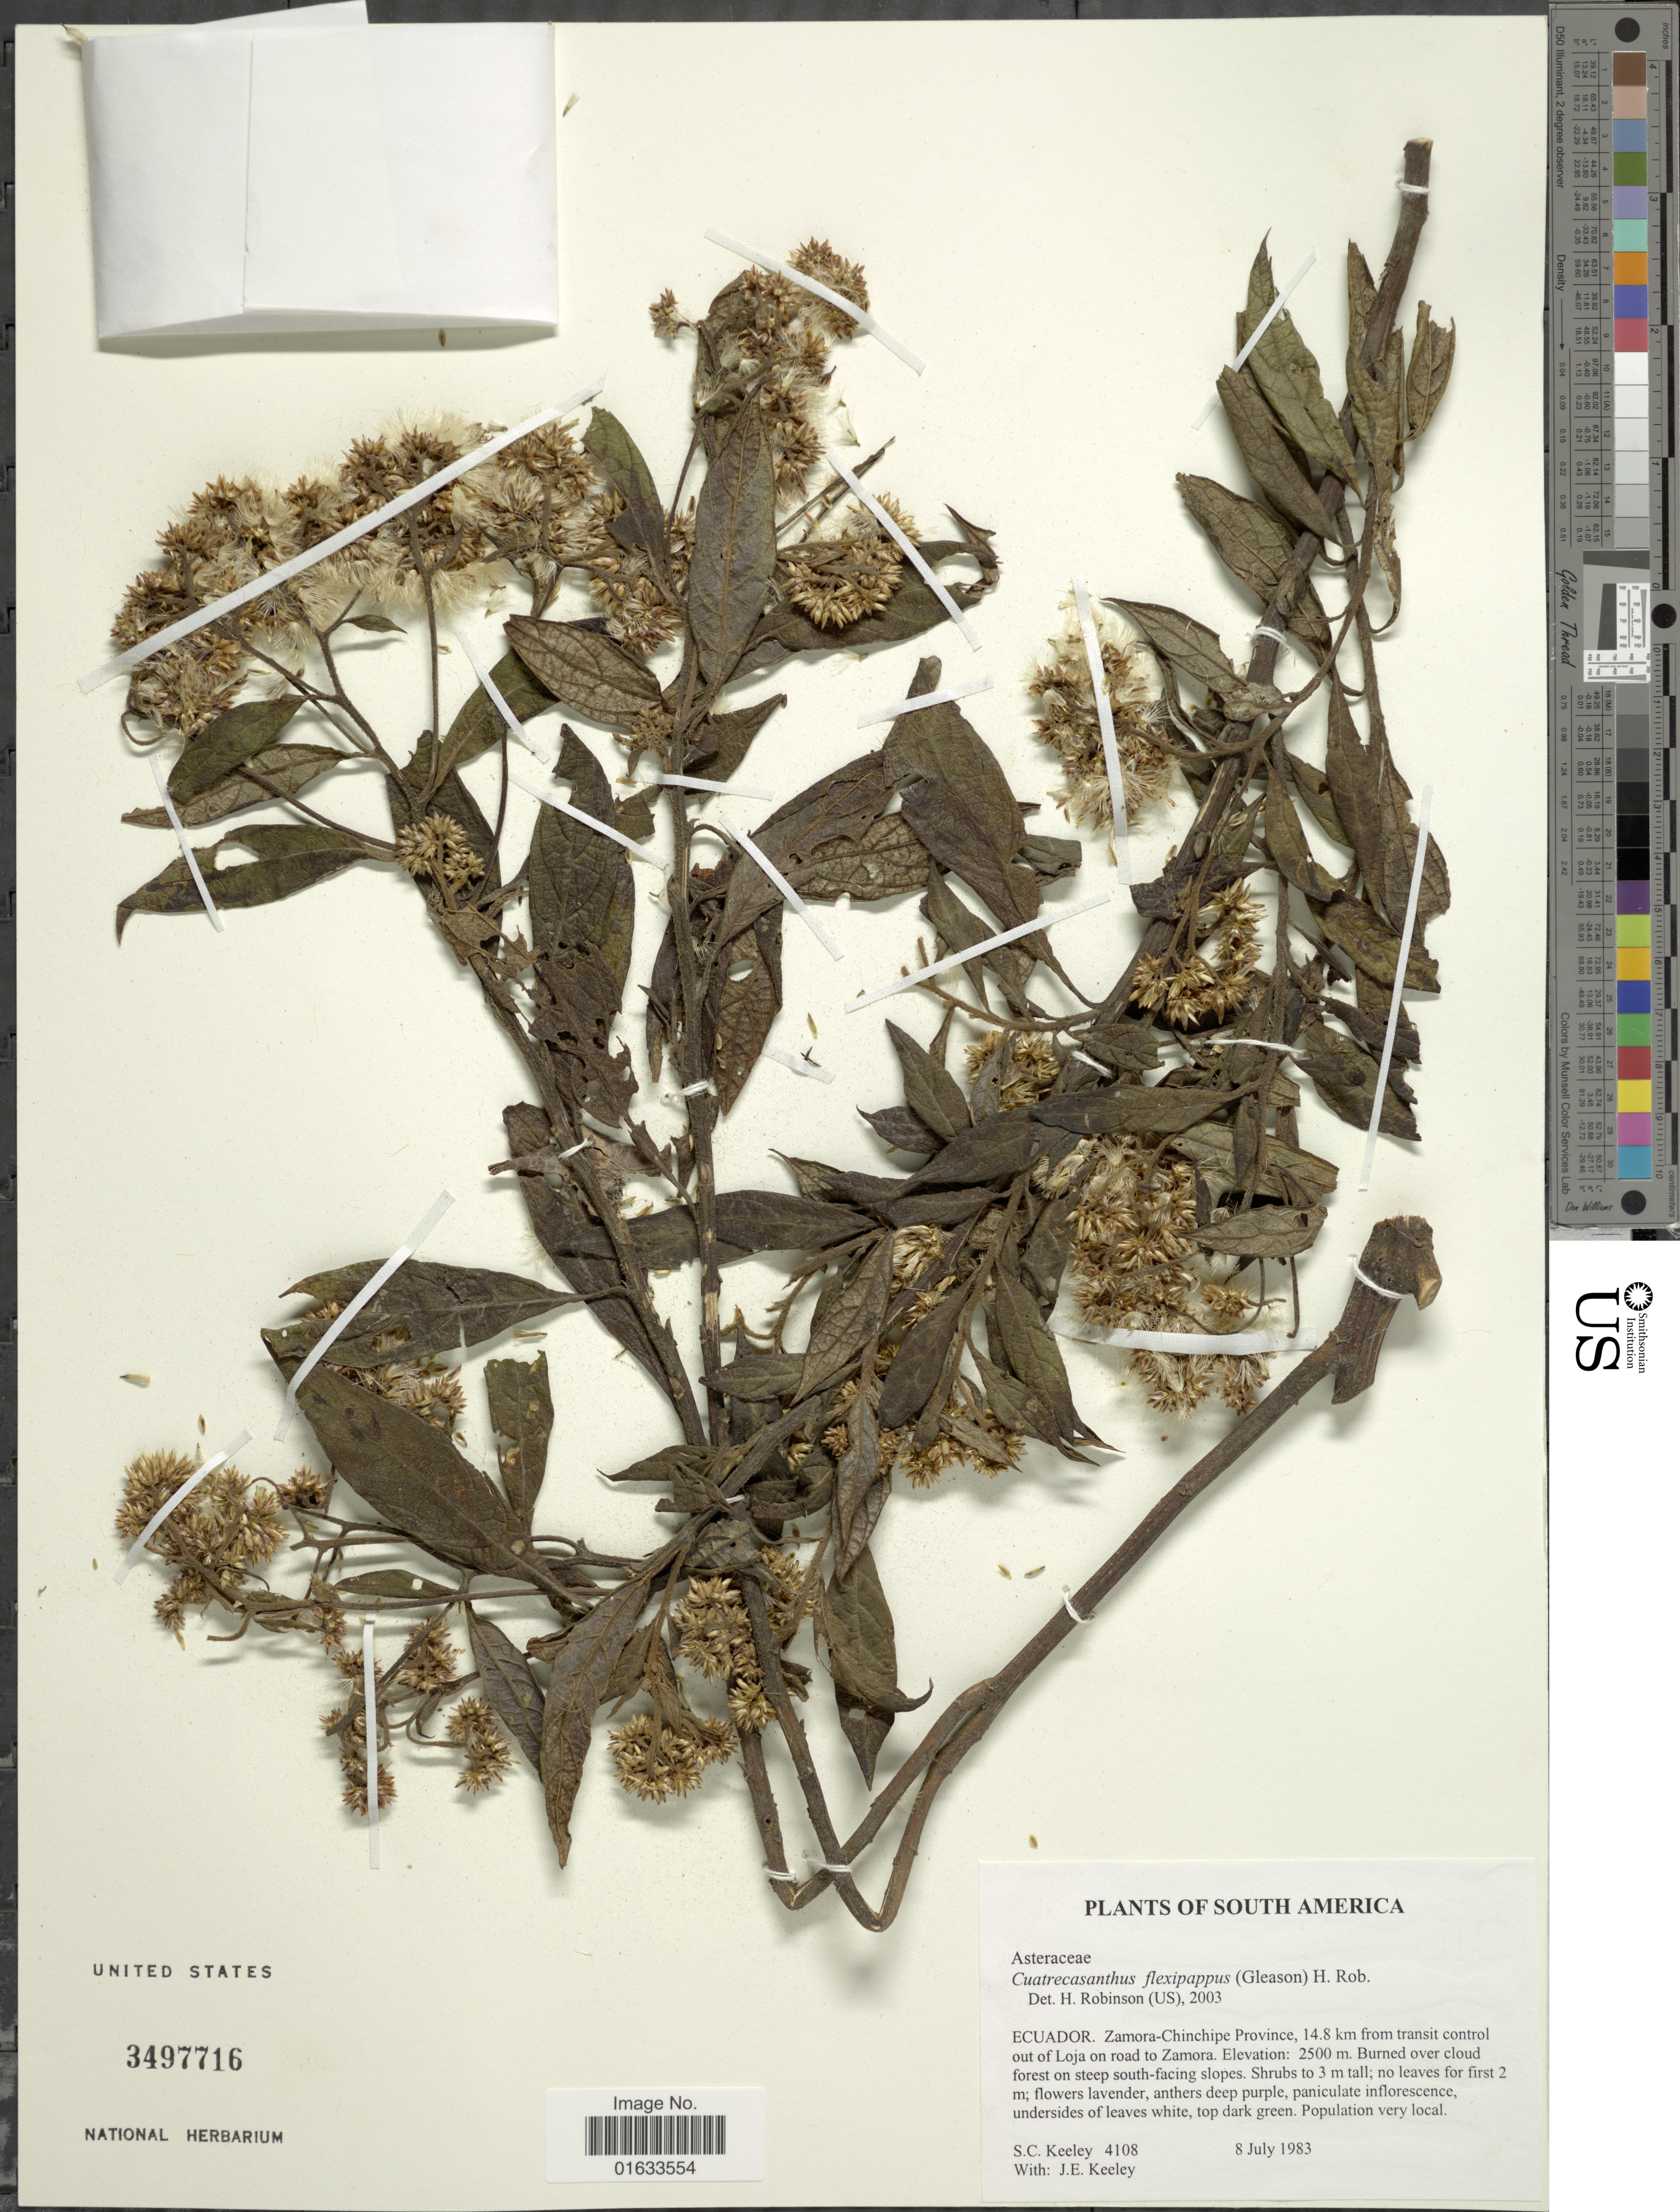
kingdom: Plantae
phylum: Tracheophyta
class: Magnoliopsida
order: Asterales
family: Asteraceae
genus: Cuatrecasanthus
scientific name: Cuatrecasanthus kingii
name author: H. Rob. & V.A. Funk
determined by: Ávila C., Fabio Andrés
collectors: S. C. Keeley & J. E. Keeley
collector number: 4108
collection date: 1983-07-08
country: Ecuador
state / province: Zamora-Chinchipe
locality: Ecuador. Zamora-Chinchipe Province, 14.8 km from transit control out of Loja on road to Zamora.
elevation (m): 2500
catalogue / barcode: US 3497716